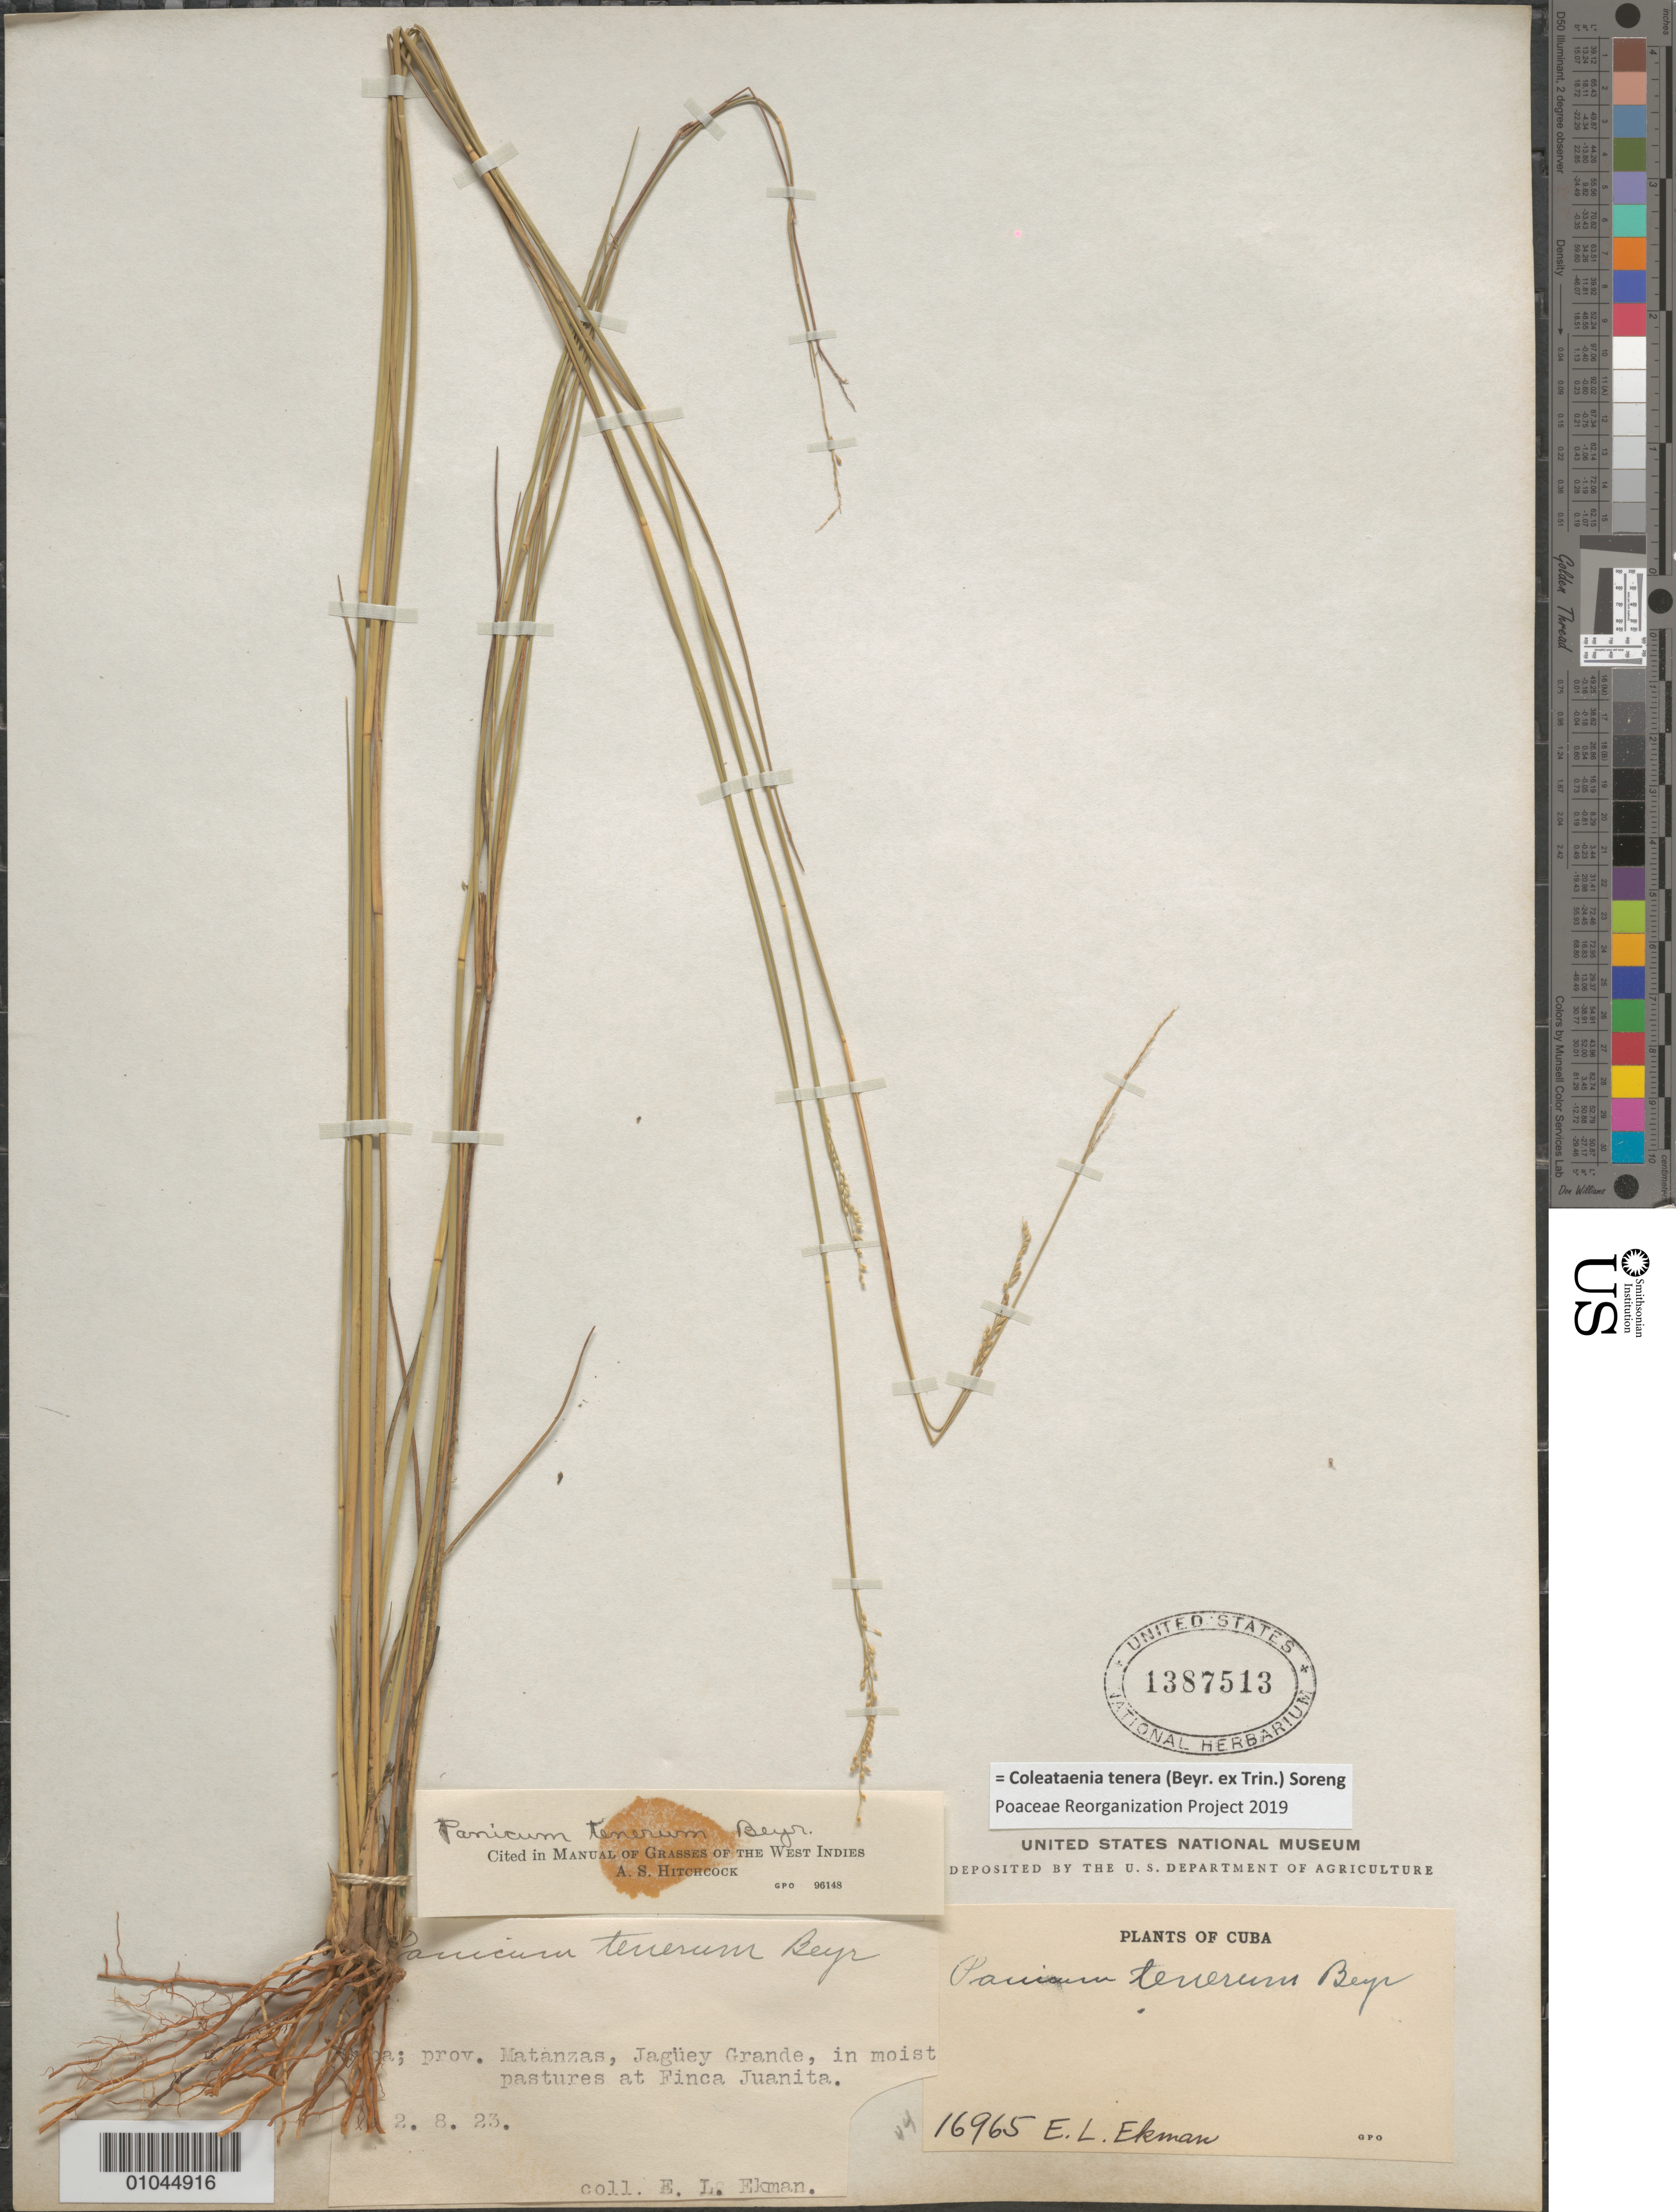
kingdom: Plantae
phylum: Tracheophyta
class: Liliopsida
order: Poales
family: Poaceae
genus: Panicum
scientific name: Panicum tenerum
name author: Beyrich ex Trin.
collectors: E. L. Ekman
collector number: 16965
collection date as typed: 02 Aug 1923 or 08 Feb 1923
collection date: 1923-02-08 or 1923-08-02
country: Cuba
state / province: Matanzas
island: Cuba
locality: Jaguey Grande, at Finca Juanita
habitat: In moist pastures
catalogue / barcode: US 1387513